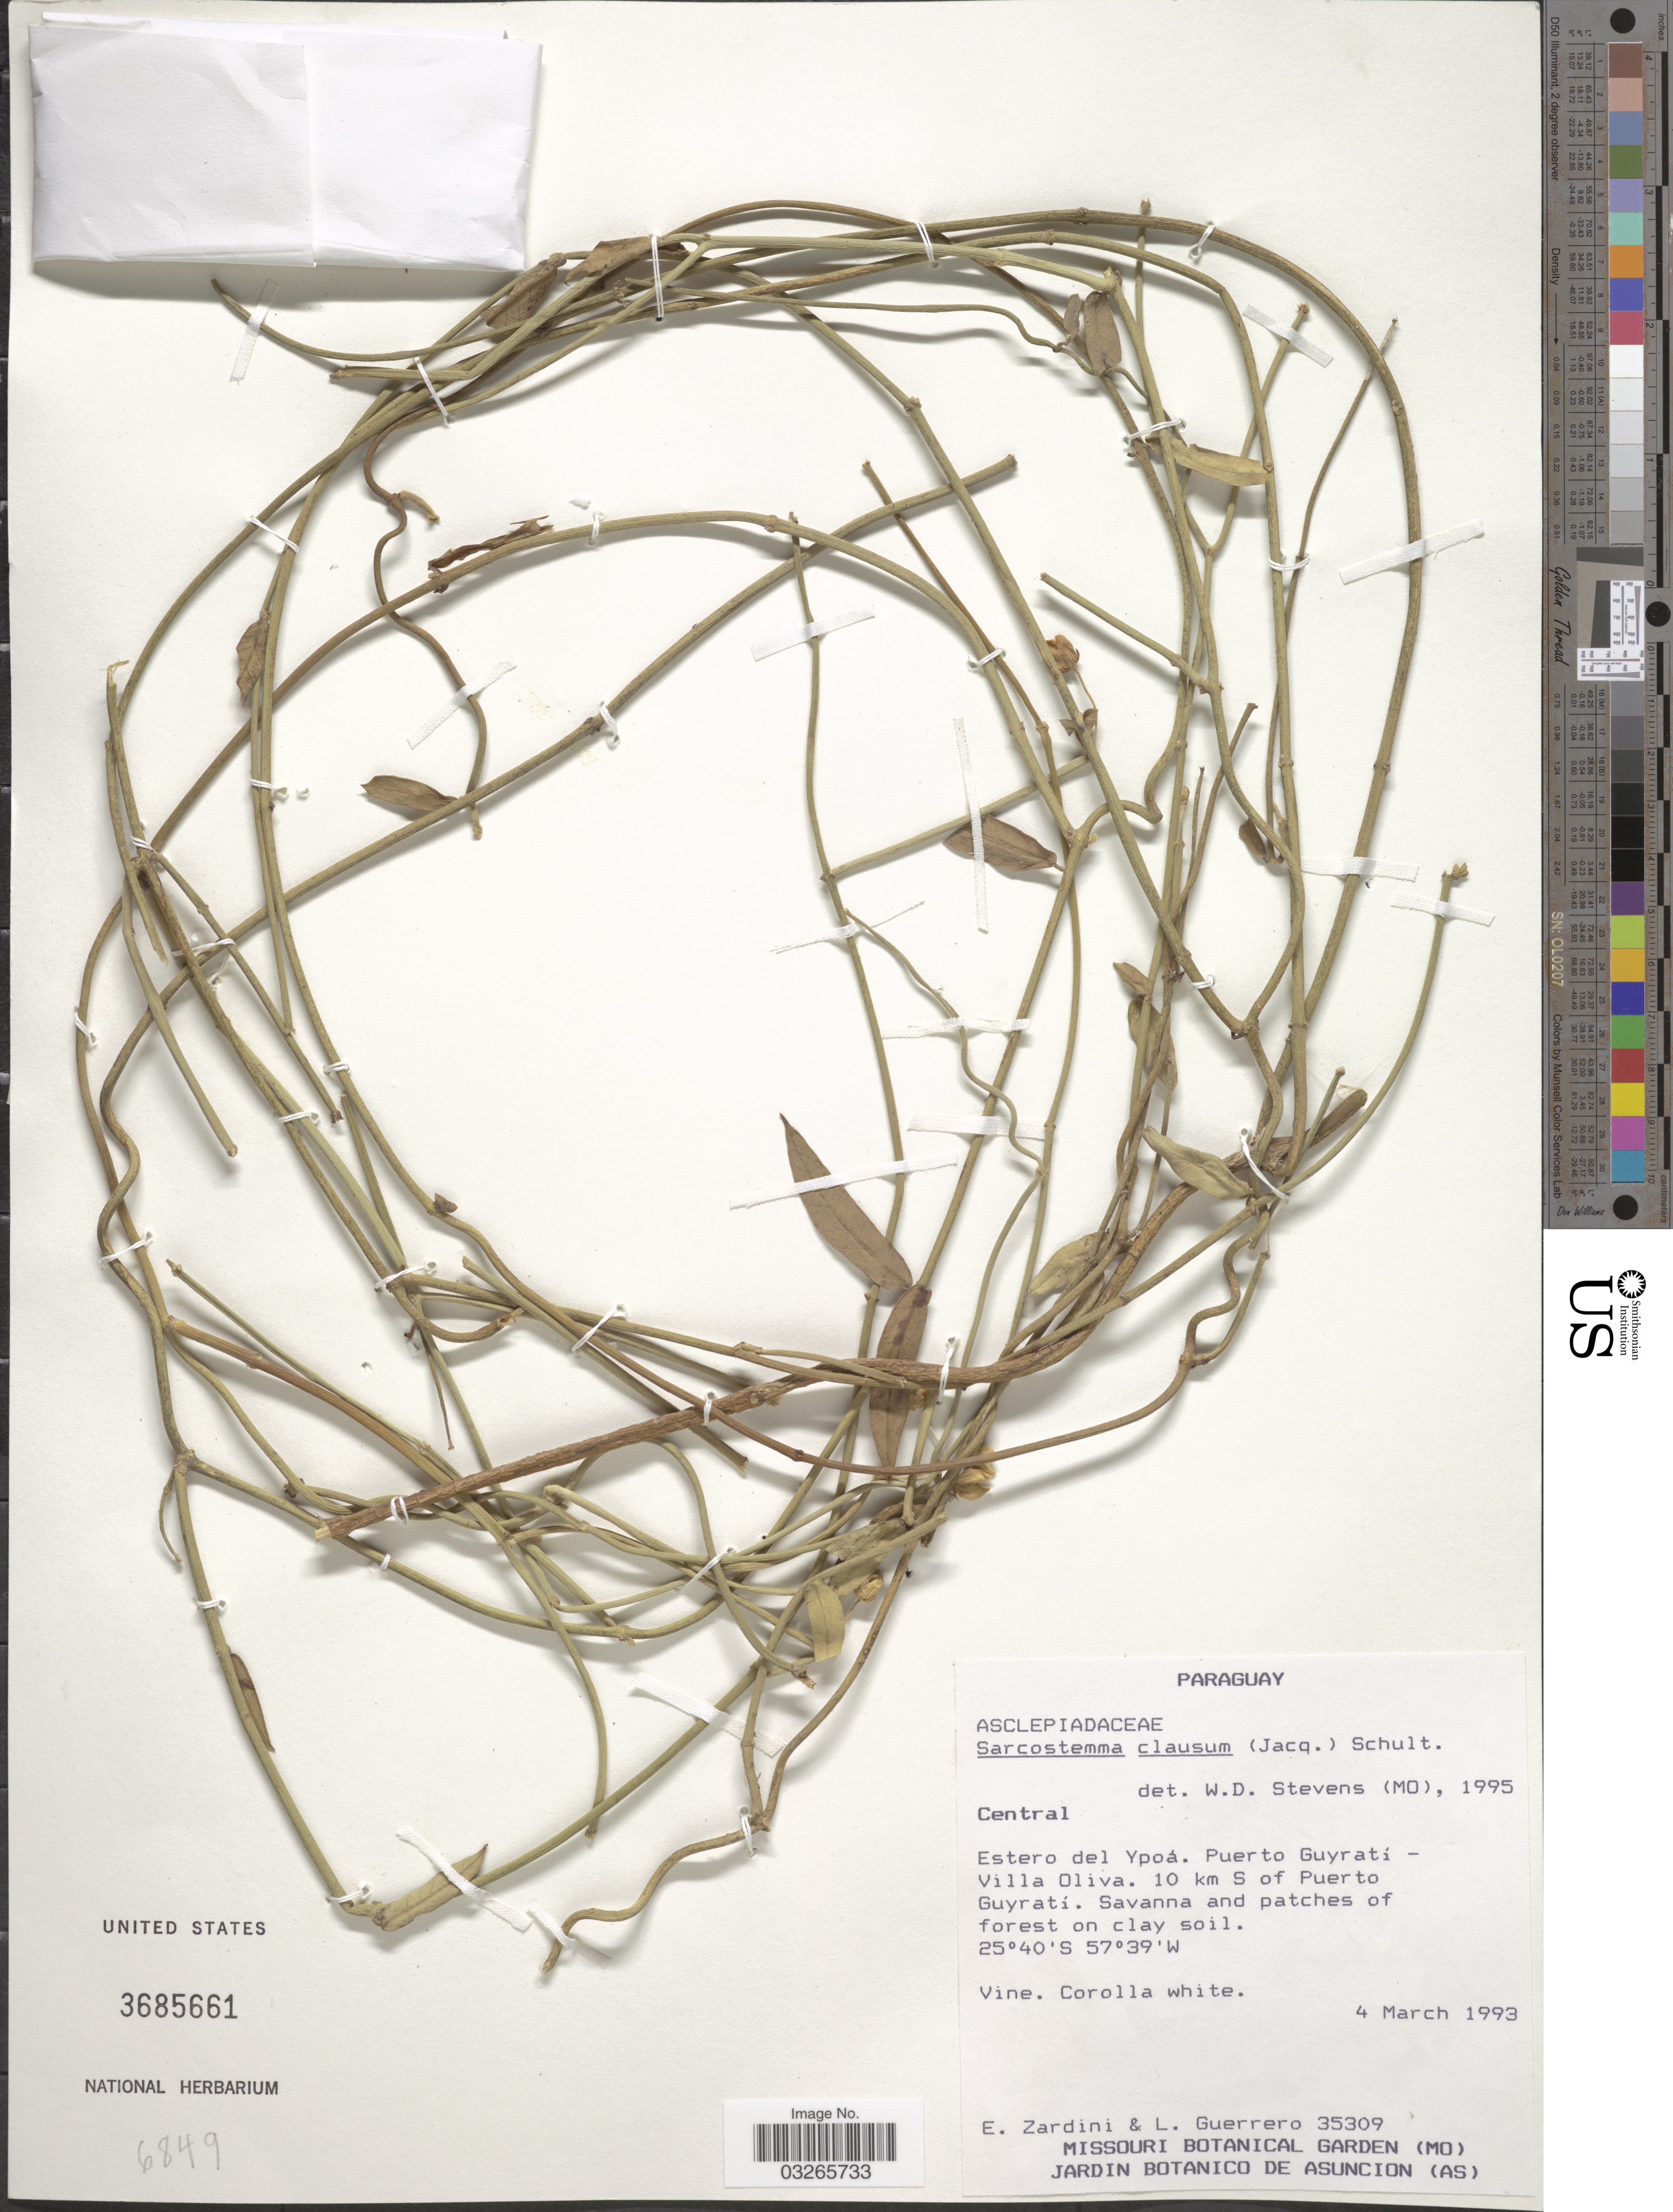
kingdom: Plantae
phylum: Tracheophyta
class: Magnoliopsida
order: Gentianales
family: Apocynaceae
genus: Sarcostemma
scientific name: Sarcostemma clausum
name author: (Jacq.) Schult.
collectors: E. Zardini & L. Guerrero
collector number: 35309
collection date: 1993-03-04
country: Paraguay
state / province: Central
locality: Estero del Ypoá. Puerto Guyratí- Villa Oliva. 10 km S of Puerto Guyratí.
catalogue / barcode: US 3685661